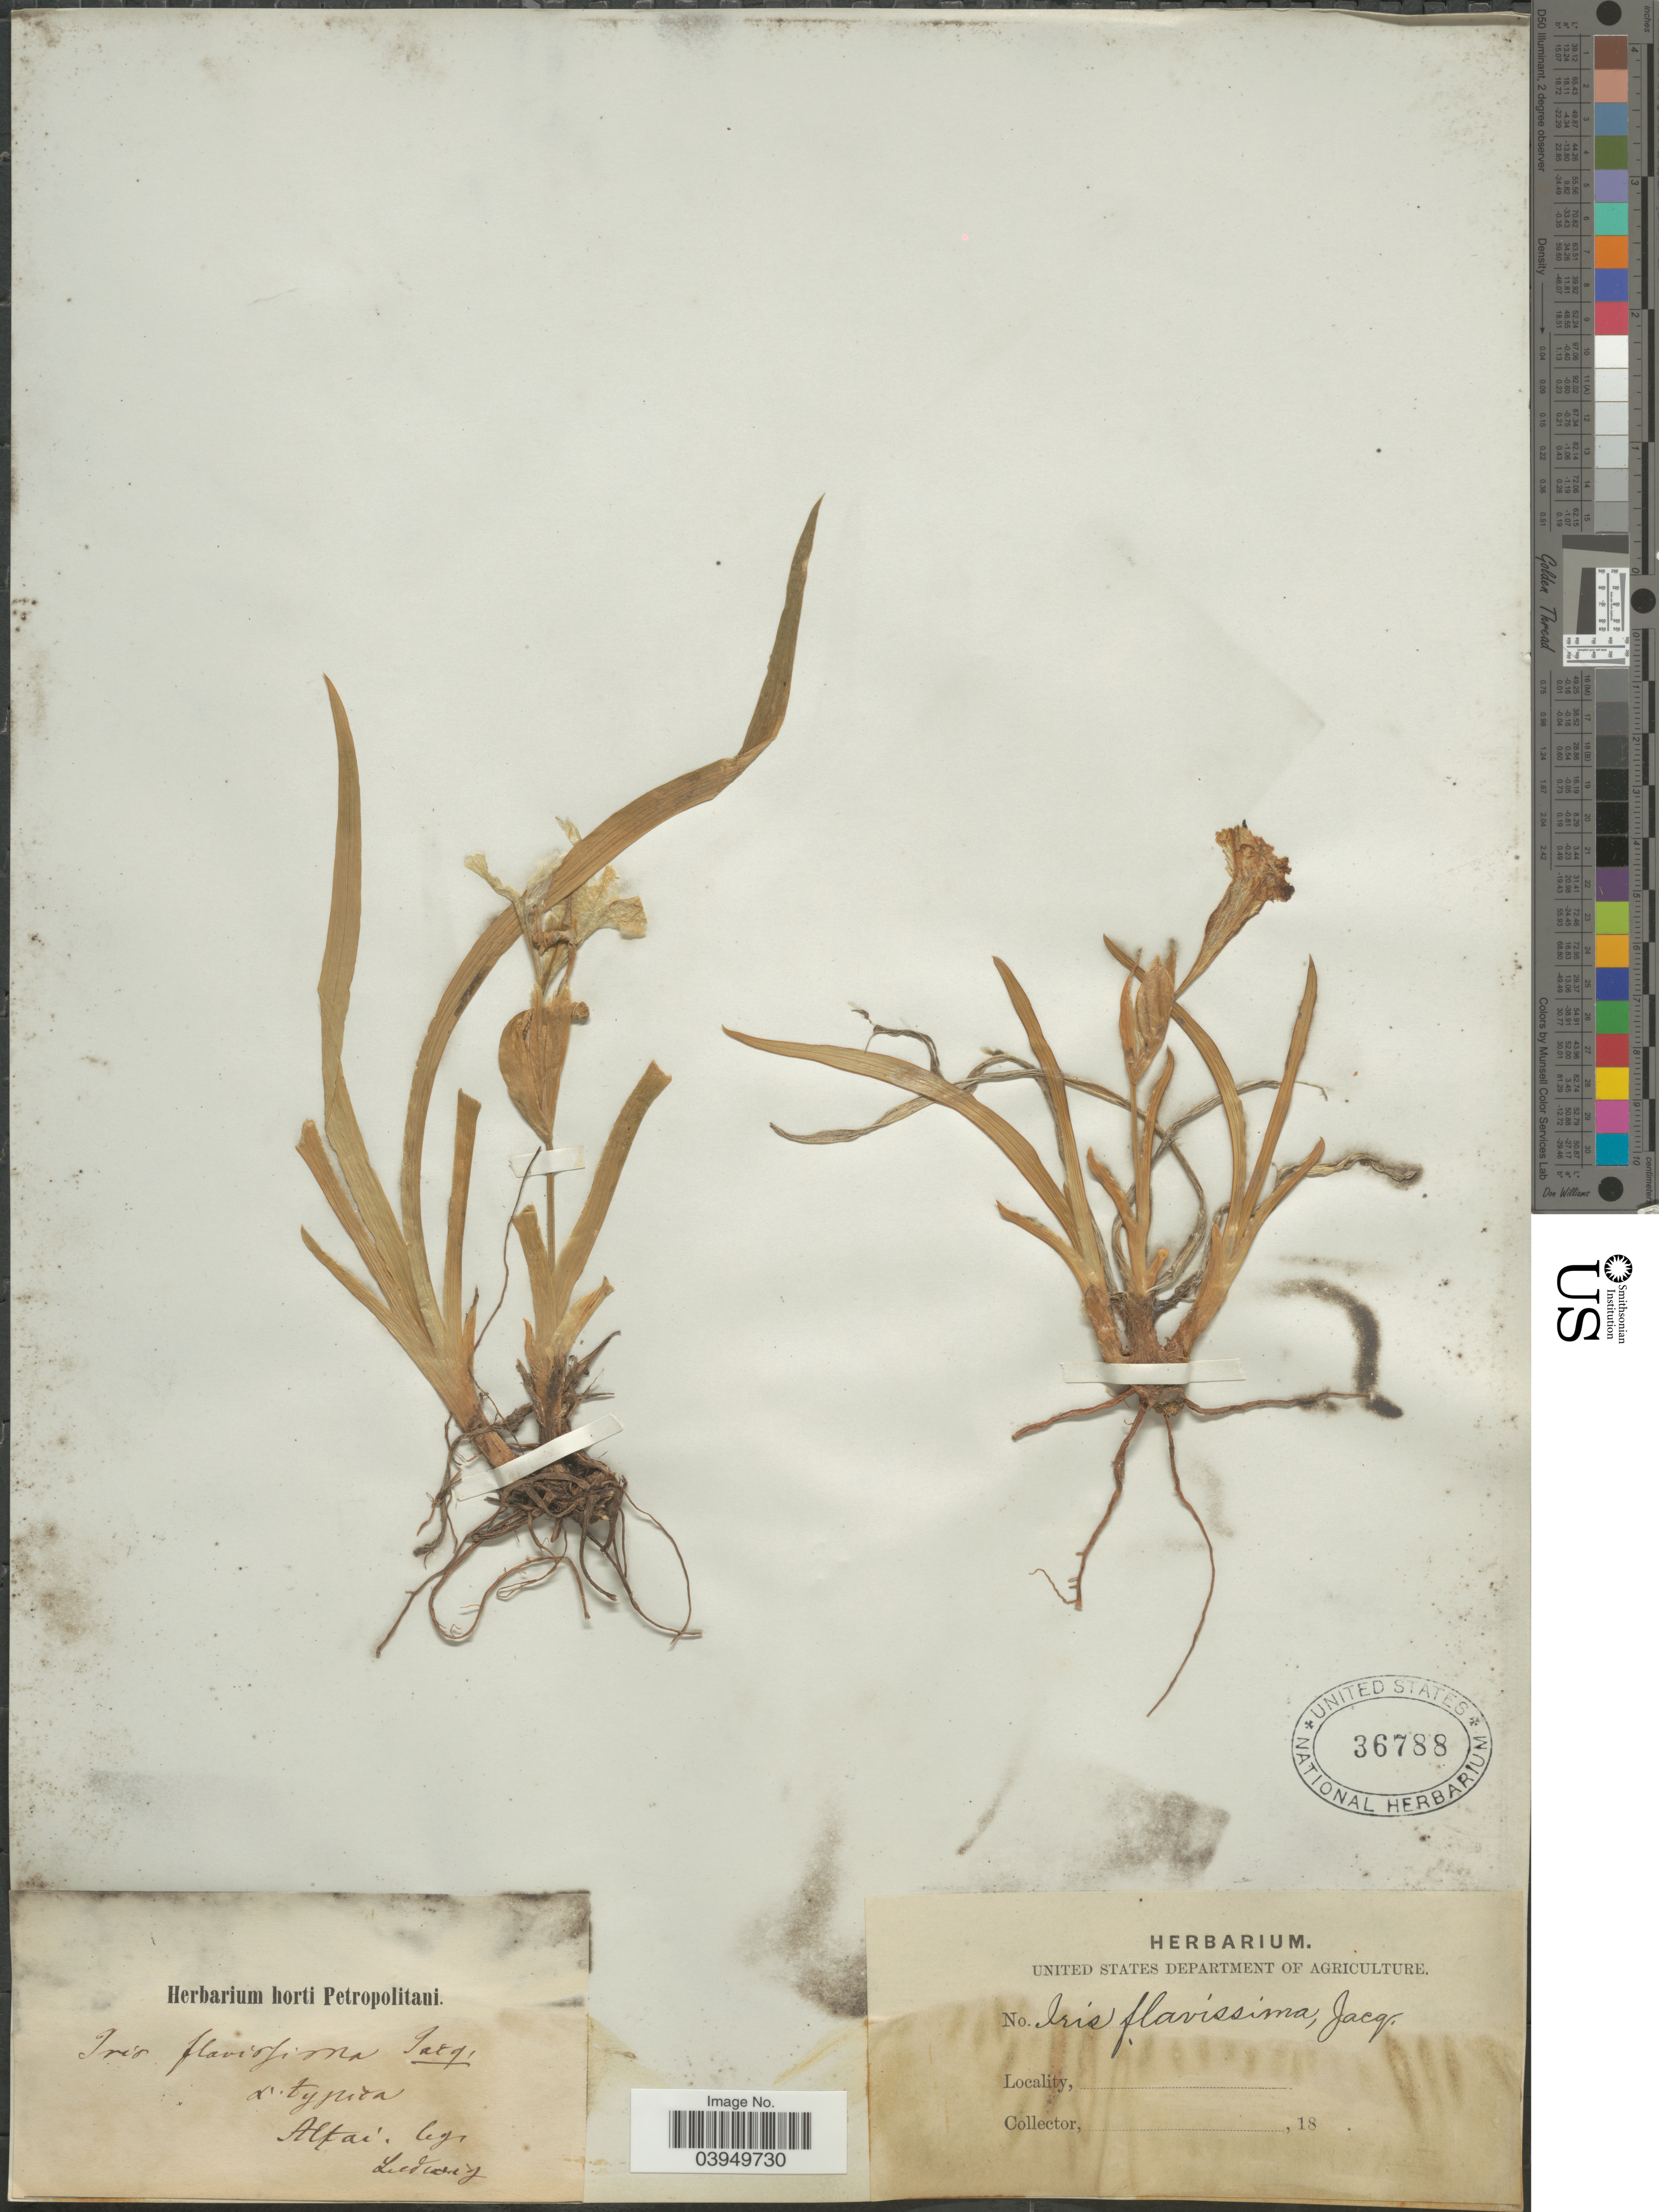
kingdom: Plantae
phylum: Tracheophyta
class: Liliopsida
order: Asparagales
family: Iridaceae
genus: Iris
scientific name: Iris flavissima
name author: Pall.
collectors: Ludwig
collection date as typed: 18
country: Russian Federation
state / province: Altai Republic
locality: Altai.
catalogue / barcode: US 36788